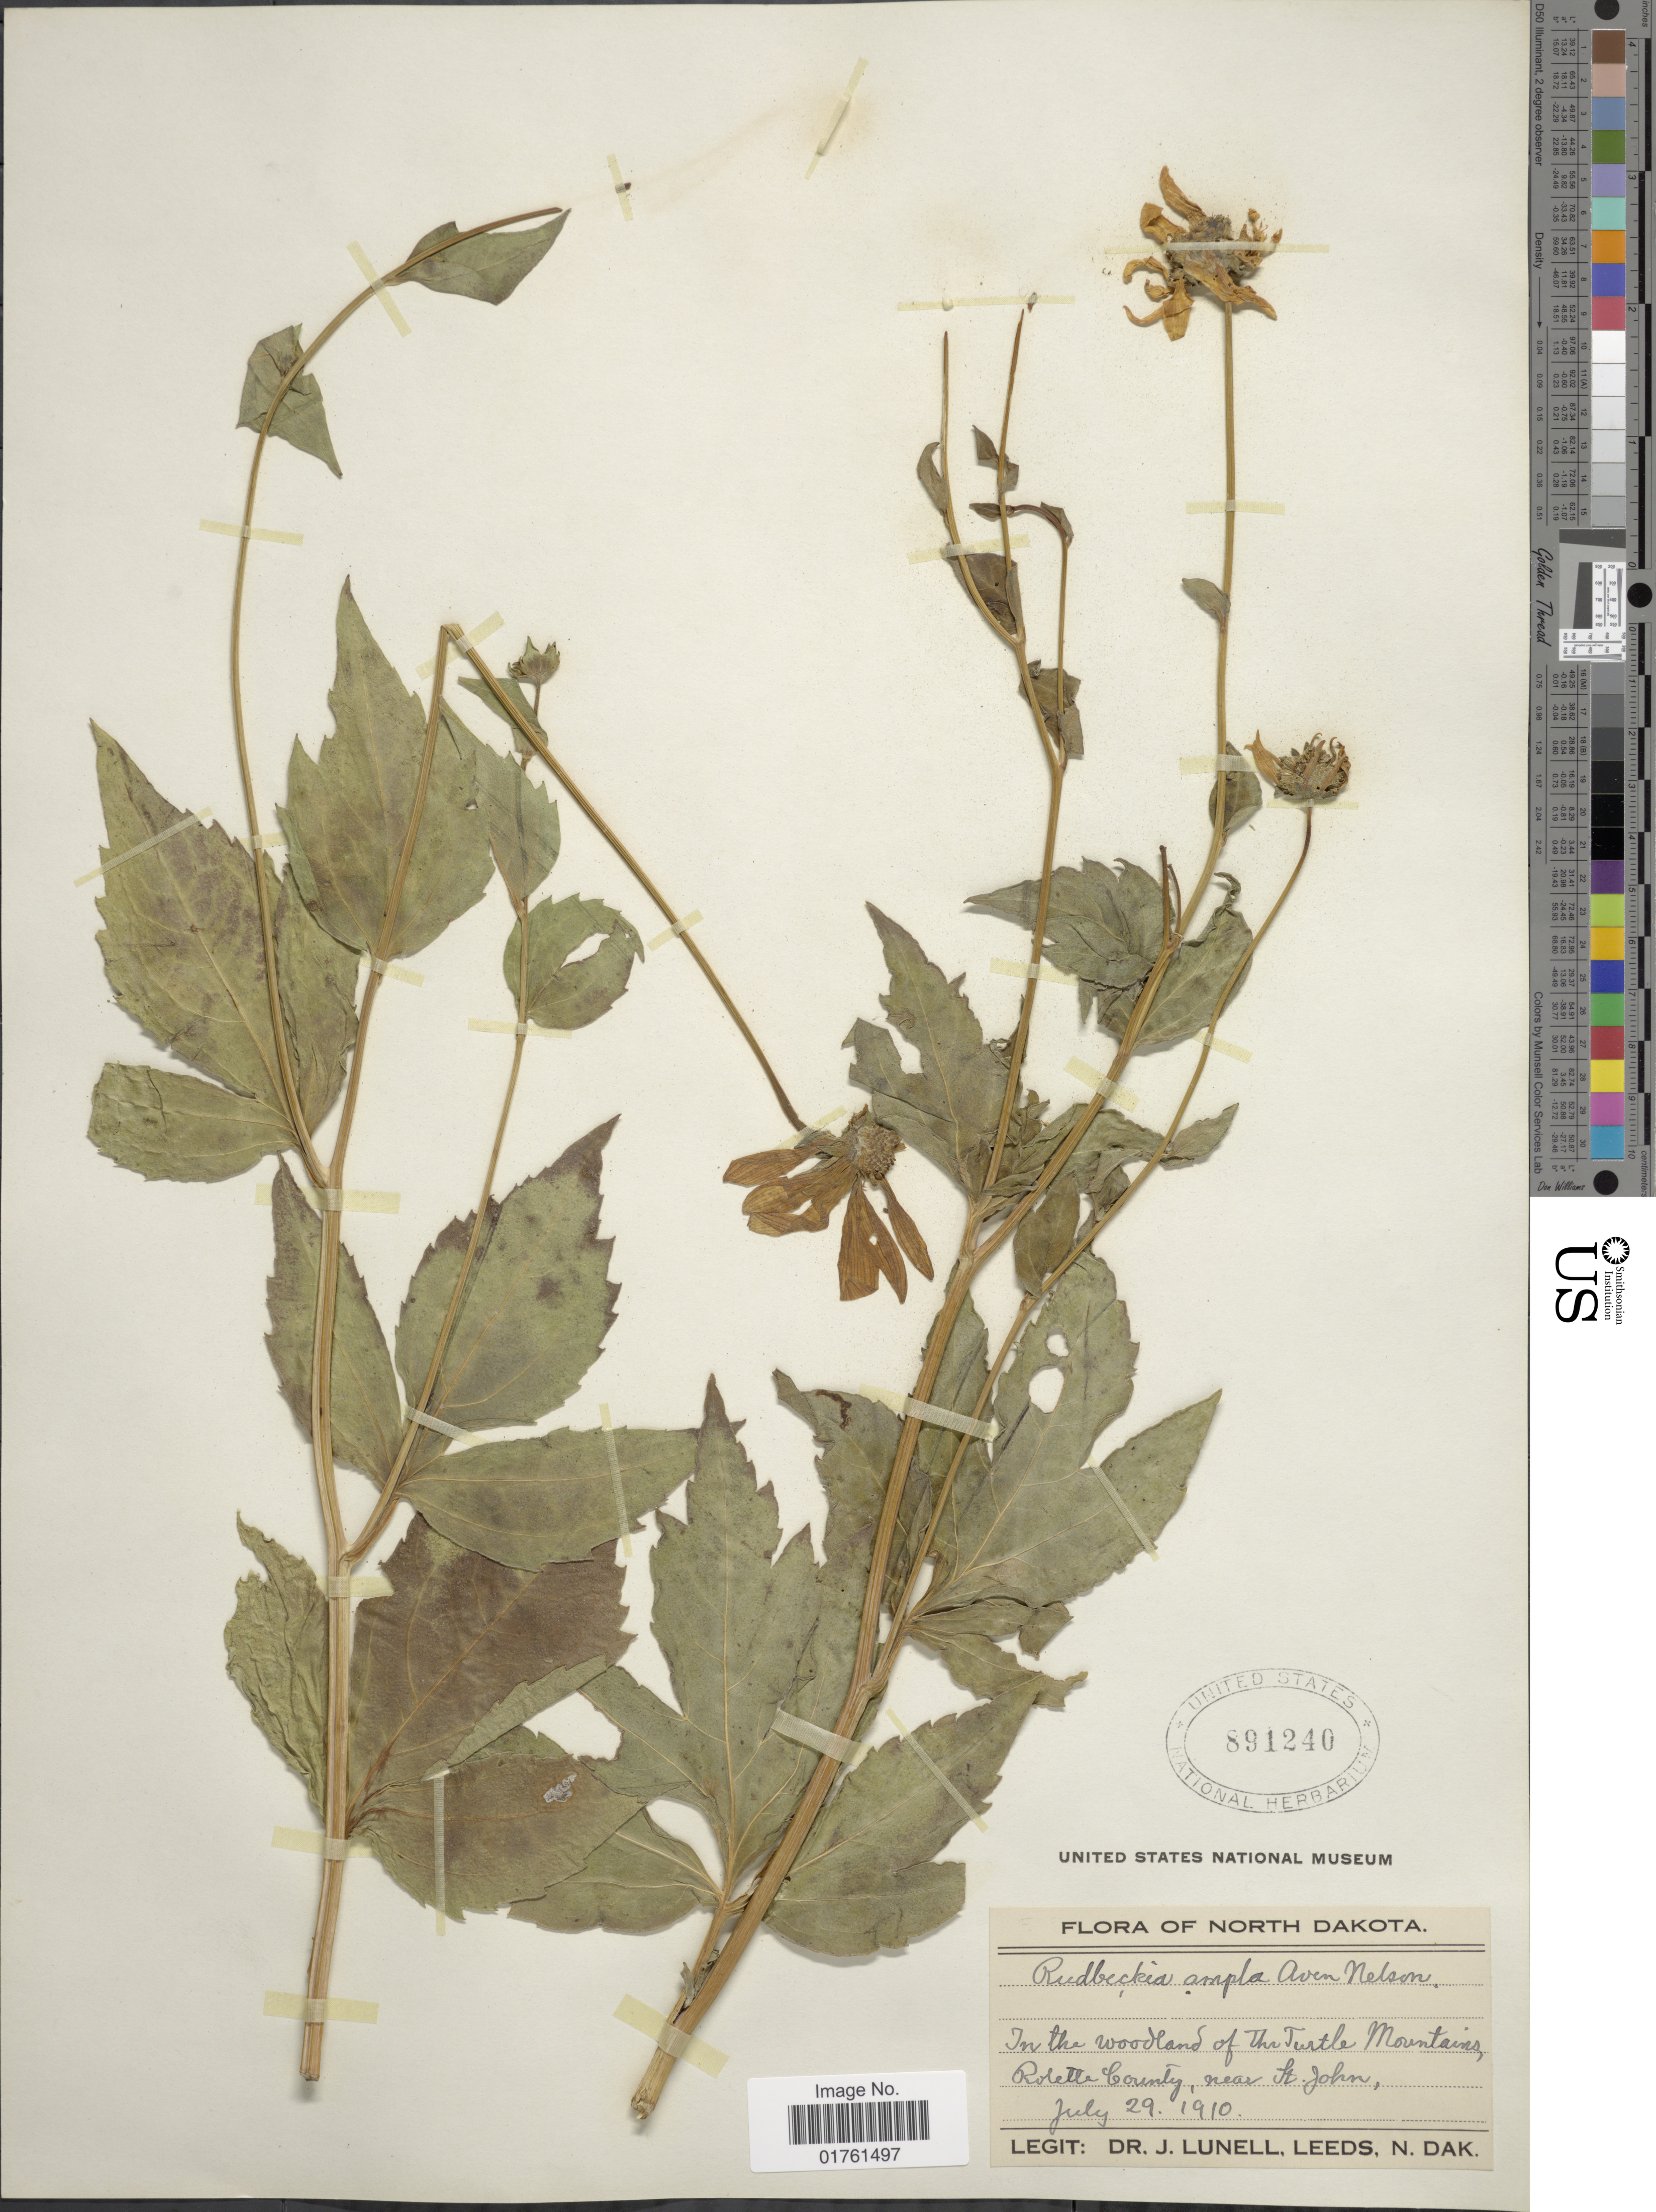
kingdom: Plantae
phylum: Tracheophyta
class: Magnoliopsida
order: Asterales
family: Asteraceae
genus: Rudbeckia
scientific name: Rudbeckia laciniata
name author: L.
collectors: J. Lunell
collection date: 1910-07-29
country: United States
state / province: North Dakota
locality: In the woodland of the Turtle Mountains, Rolette County, near St John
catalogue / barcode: US 891240